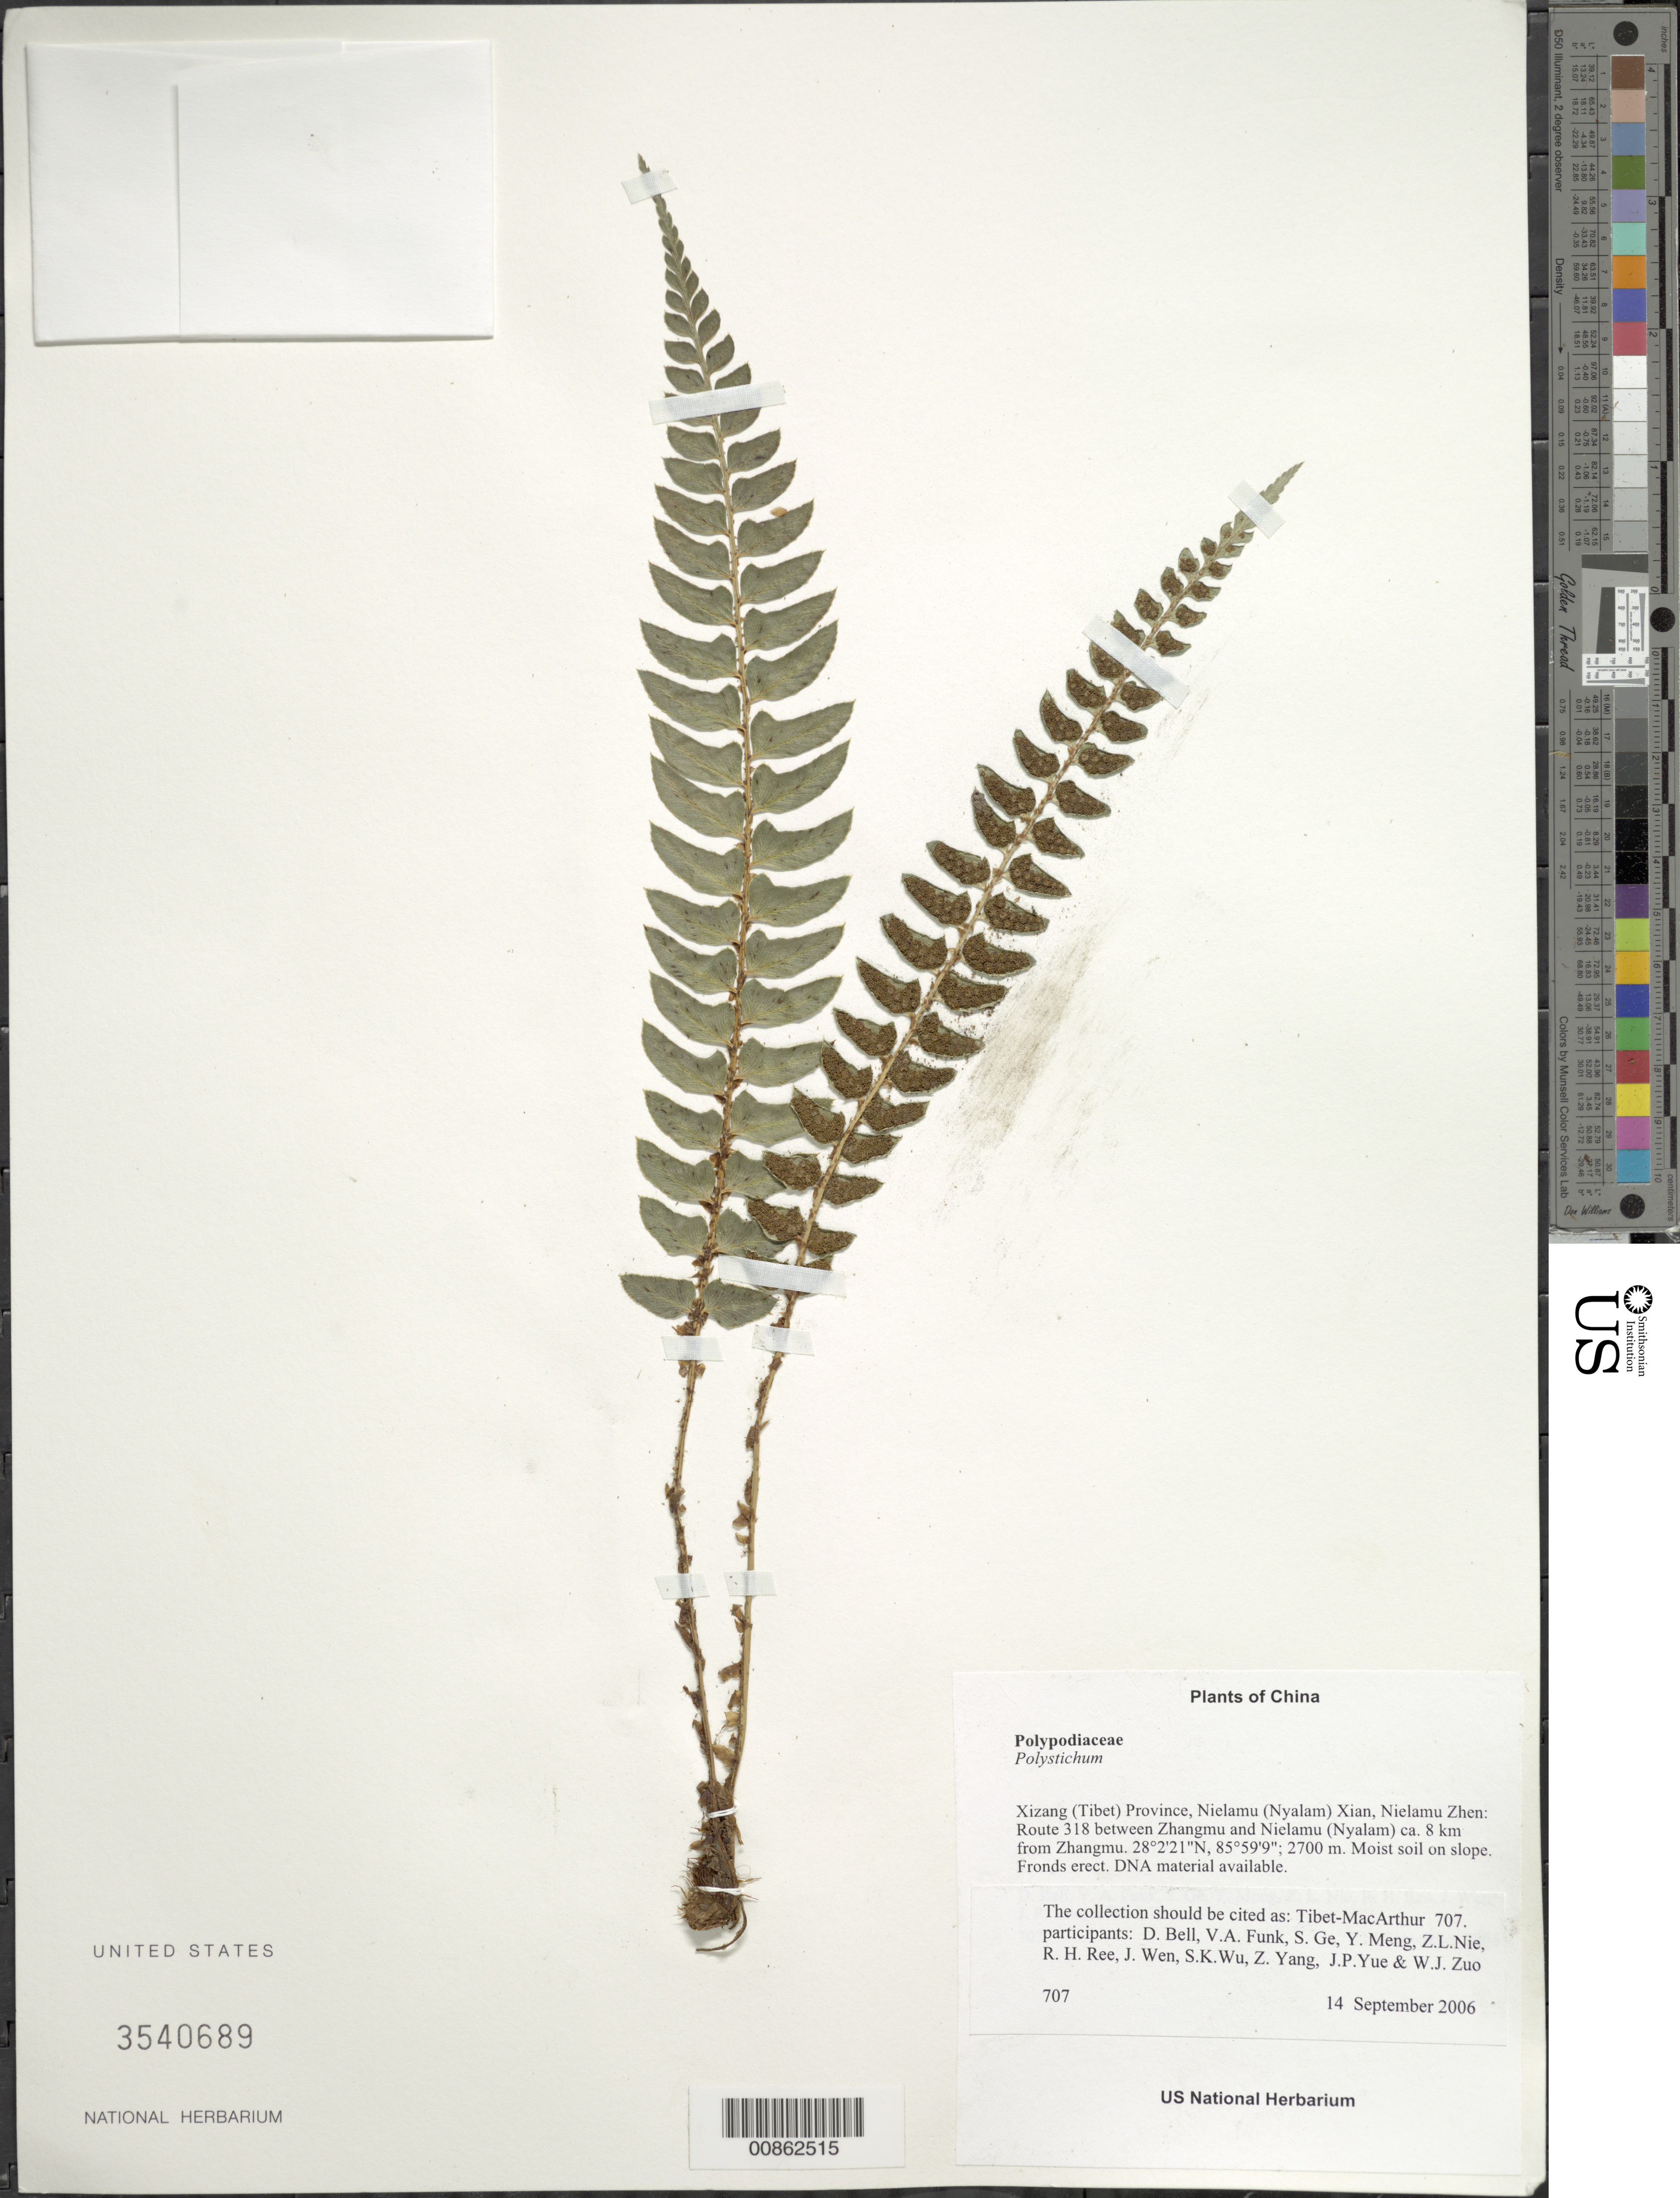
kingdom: Plantae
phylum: Tracheophyta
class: Polypodiopsida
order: Polypodiales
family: Dryopteridaceae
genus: Polystichum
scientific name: Polystichum sp.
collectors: Tibet-MacArthur, D. A. Bell, V. Funk, S. Ge, Y. Meng, Z. Nie, R. Ree, J. Wen, J. Yue & W. Zuo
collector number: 707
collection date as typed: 14 Sep 2006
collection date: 2006-09-14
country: China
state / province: Xizang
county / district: Nielamu (Nyalam) Xian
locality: Nielamu Zhen. Route 318 between Zhangmu and Nielamu (Nyalam) ca. 8 km from Zhangmu.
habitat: Rocky slope with scattered shrubs. Moist soil on slope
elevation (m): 2700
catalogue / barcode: US 3540689